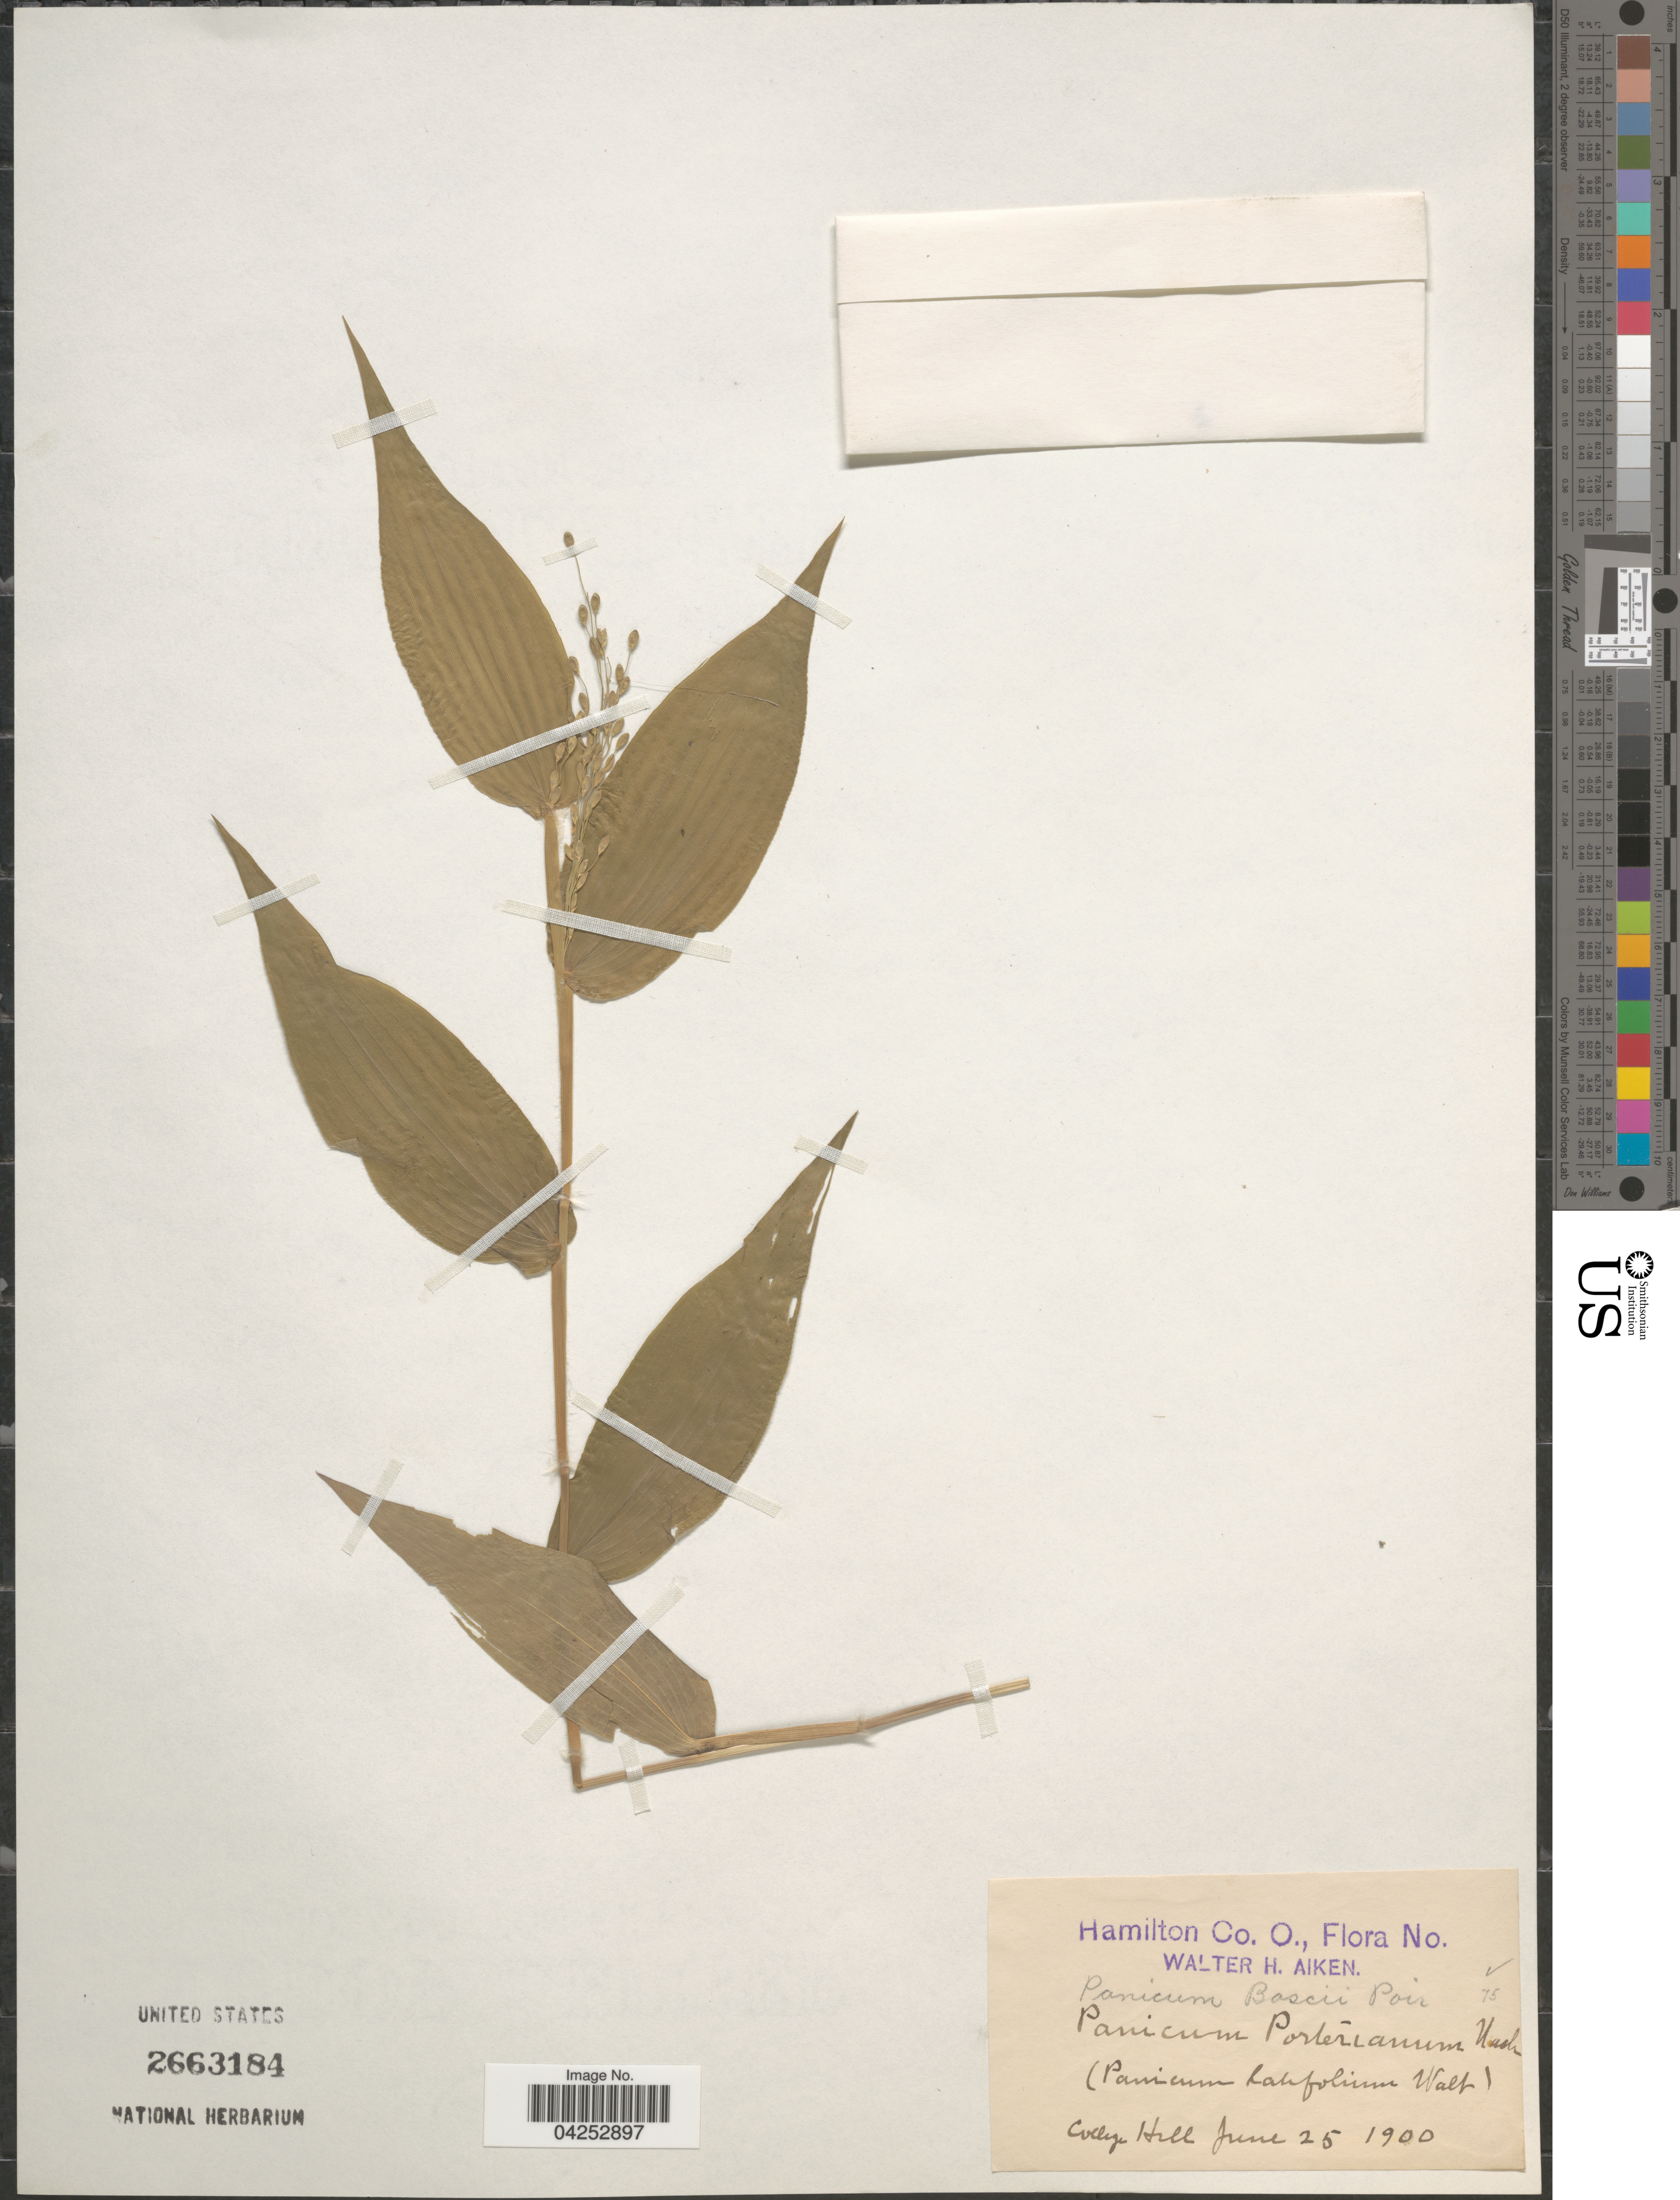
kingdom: Plantae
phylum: Tracheophyta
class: Liliopsida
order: Poales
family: Poaceae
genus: Dichanthelium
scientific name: Dichanthelium boscii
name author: (Poir.) Gould & C.A. Clark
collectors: W. Aiken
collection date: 1900-06-25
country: United States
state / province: Ohio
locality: Hamilton Co. College Hill.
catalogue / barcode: US 2663184